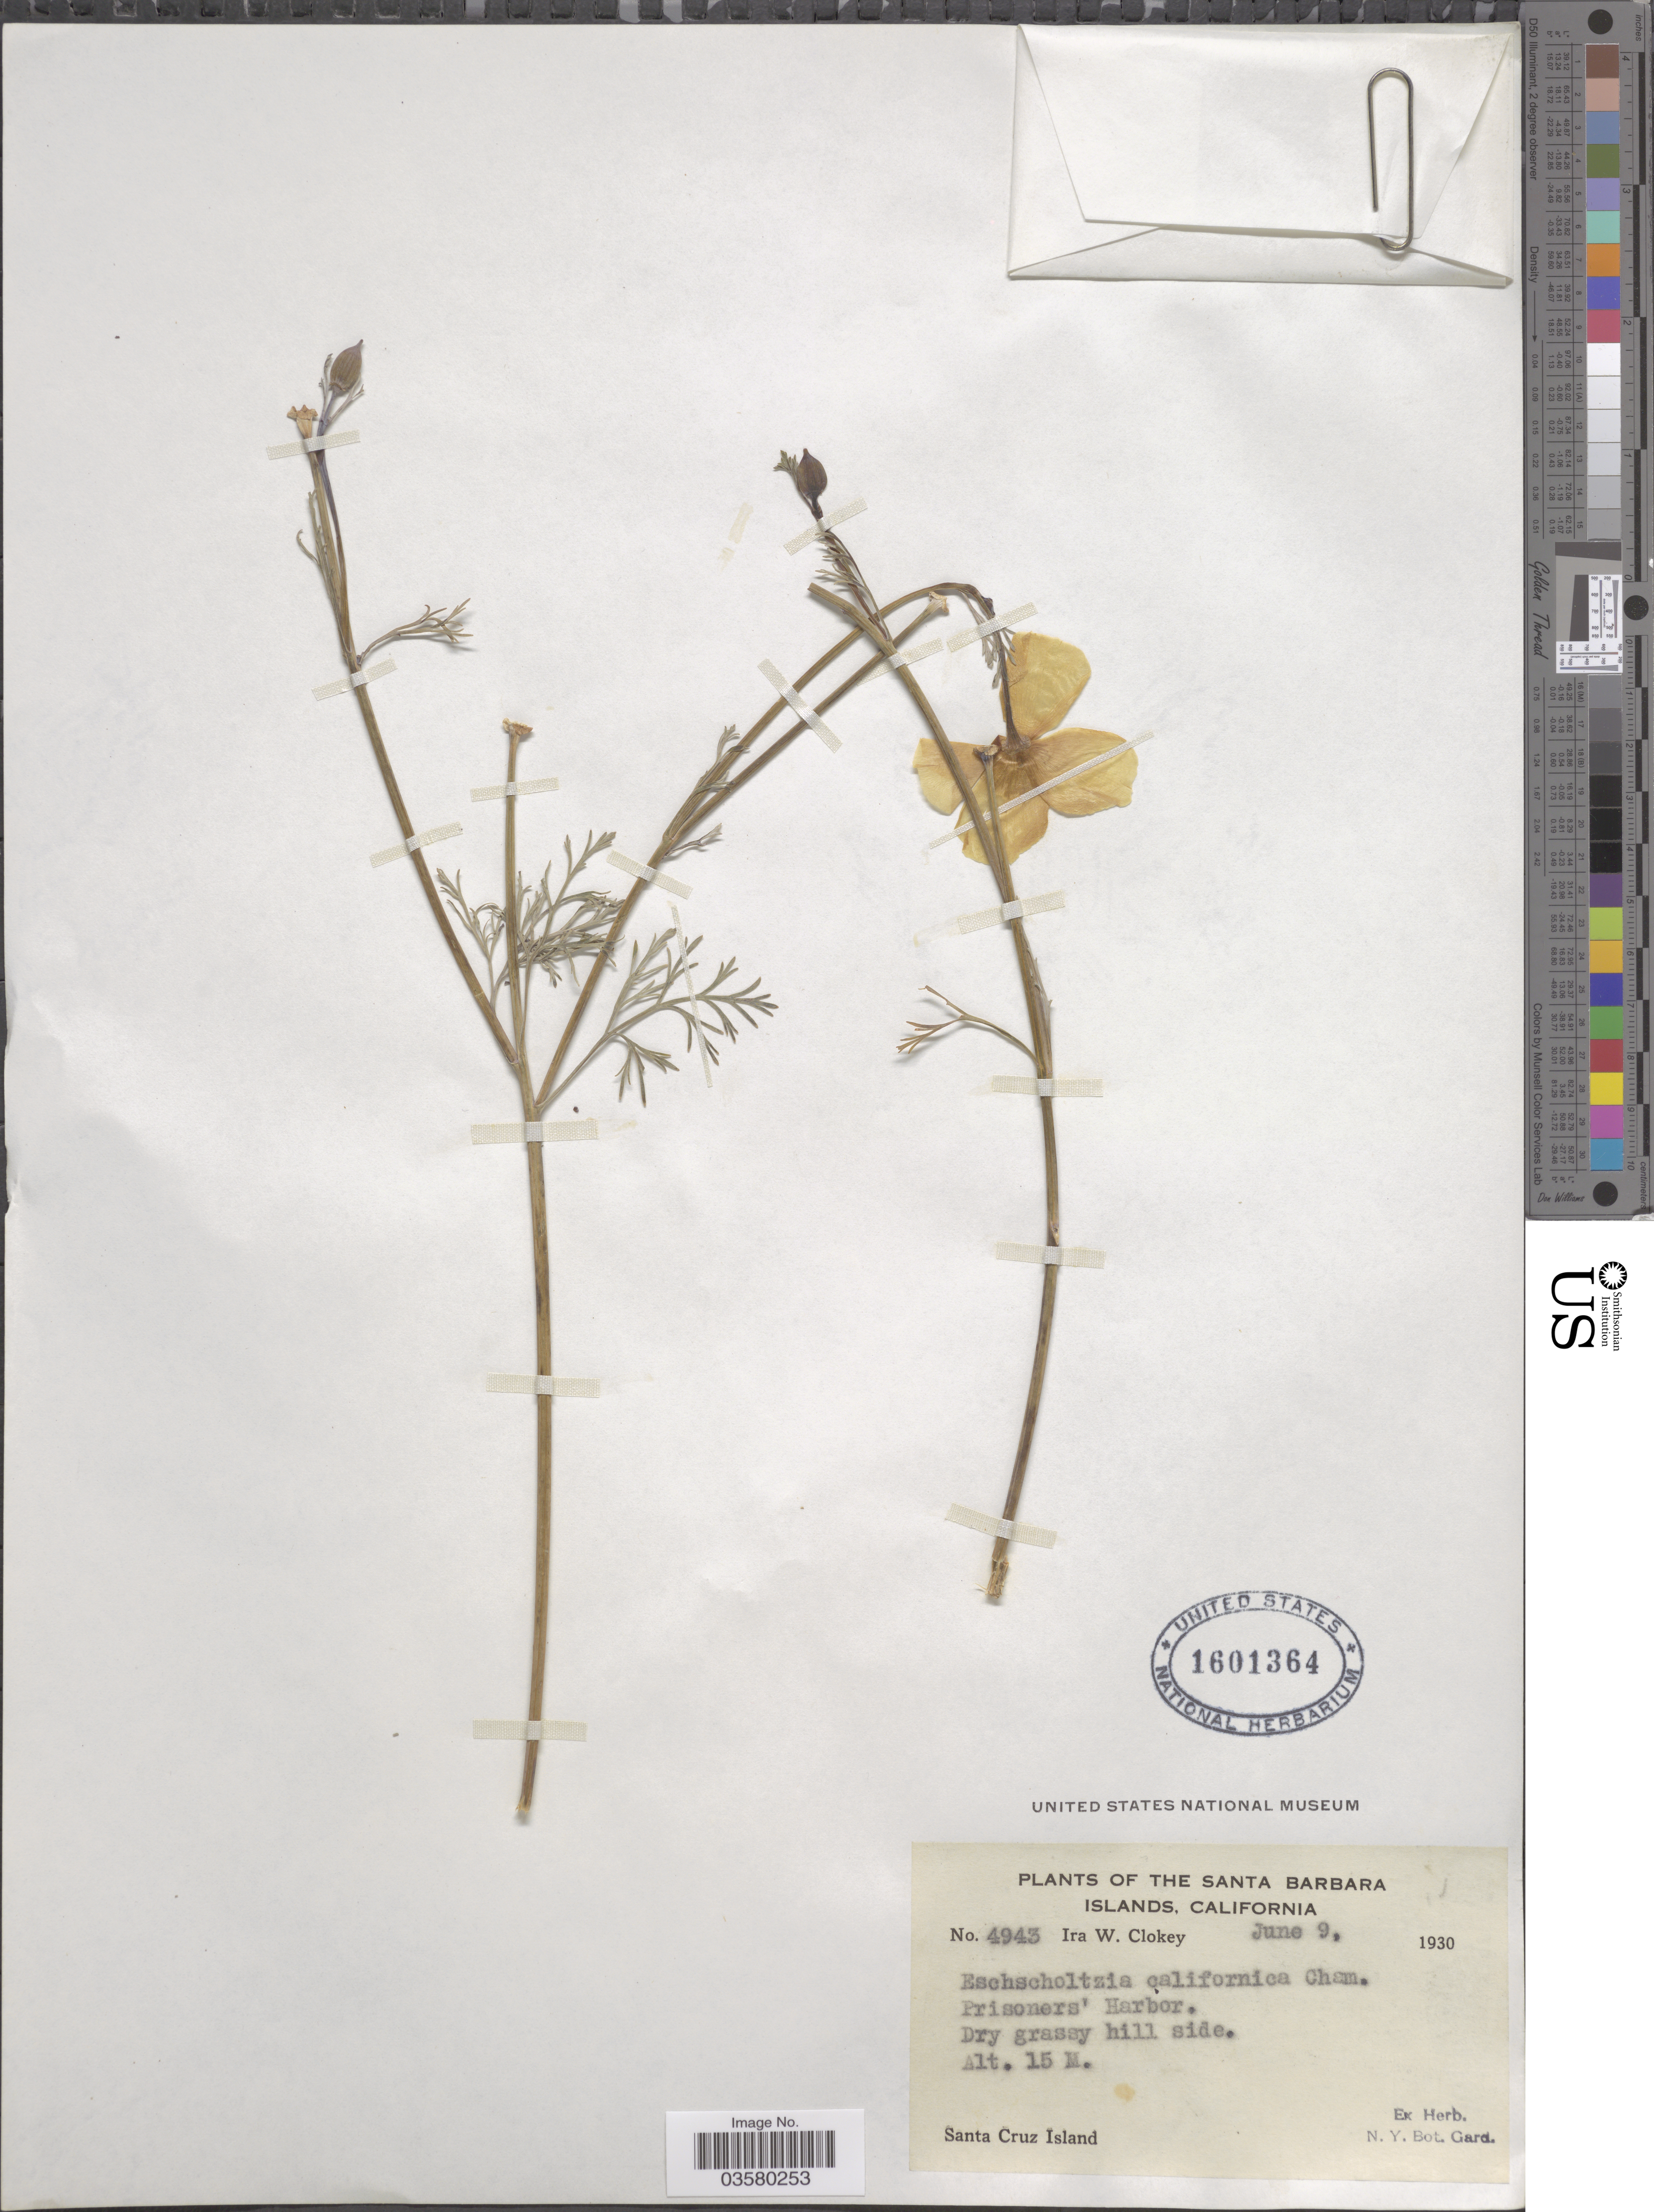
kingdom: Plantae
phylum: Tracheophyta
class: Magnoliopsida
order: Ranunculales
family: Papaveraceae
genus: Eschscholzia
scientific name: Eschscholzia californica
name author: Cham.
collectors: I. W. Clokey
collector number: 4943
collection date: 1930-06-09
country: United States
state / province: California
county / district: Santa Barbara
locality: The Santa Barbara Islands. Prisoners' Harbor.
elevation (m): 15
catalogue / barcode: US 1601364